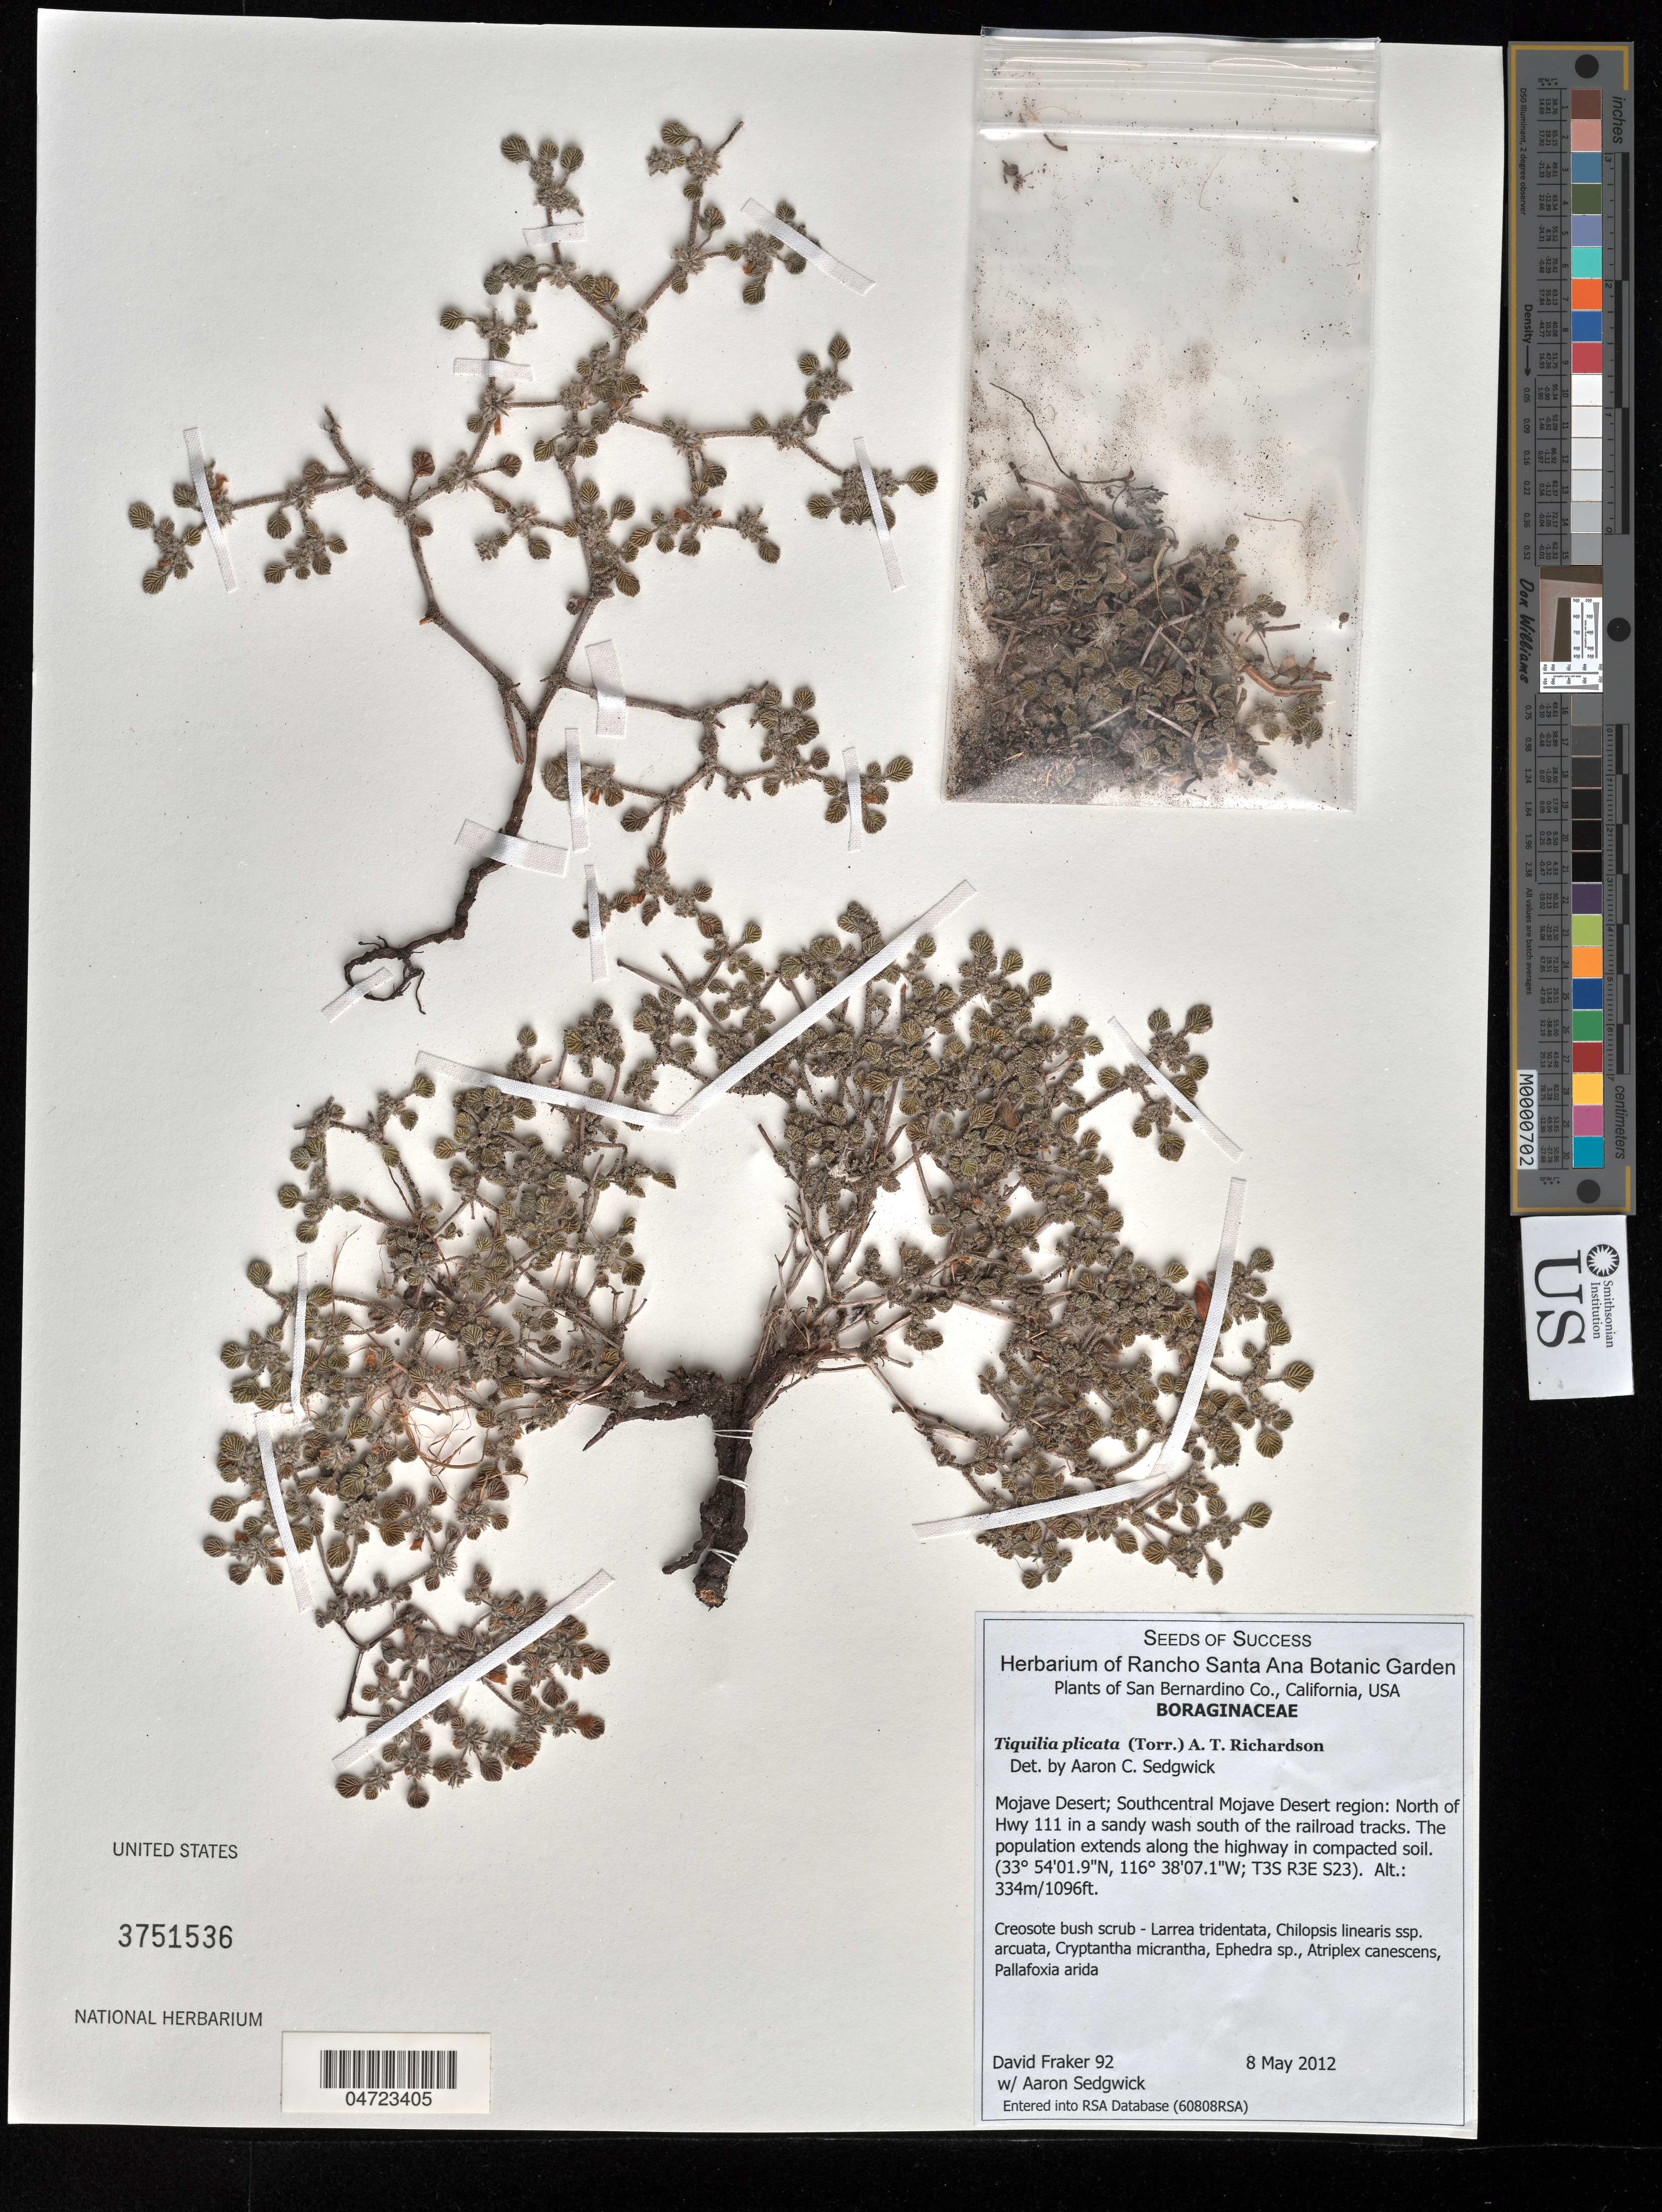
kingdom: Plantae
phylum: Tracheophyta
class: Magnoliopsida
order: Boraginales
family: Ehretiaceae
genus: Tiquilia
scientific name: Tiquilia plicata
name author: Torr.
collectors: D. Fraker & A. Sedgwick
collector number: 92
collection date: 2012-05-08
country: United States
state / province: California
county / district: San Bernardino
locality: San Bernardino Co. Mojave Desert; Southcentral Mojave Desert region: North of Hwy 111 in a sandy wash south of the railroad tracks. The population extends along the highway in compacted soil. (T3S R3E S23).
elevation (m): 334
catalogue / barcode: US 3751536